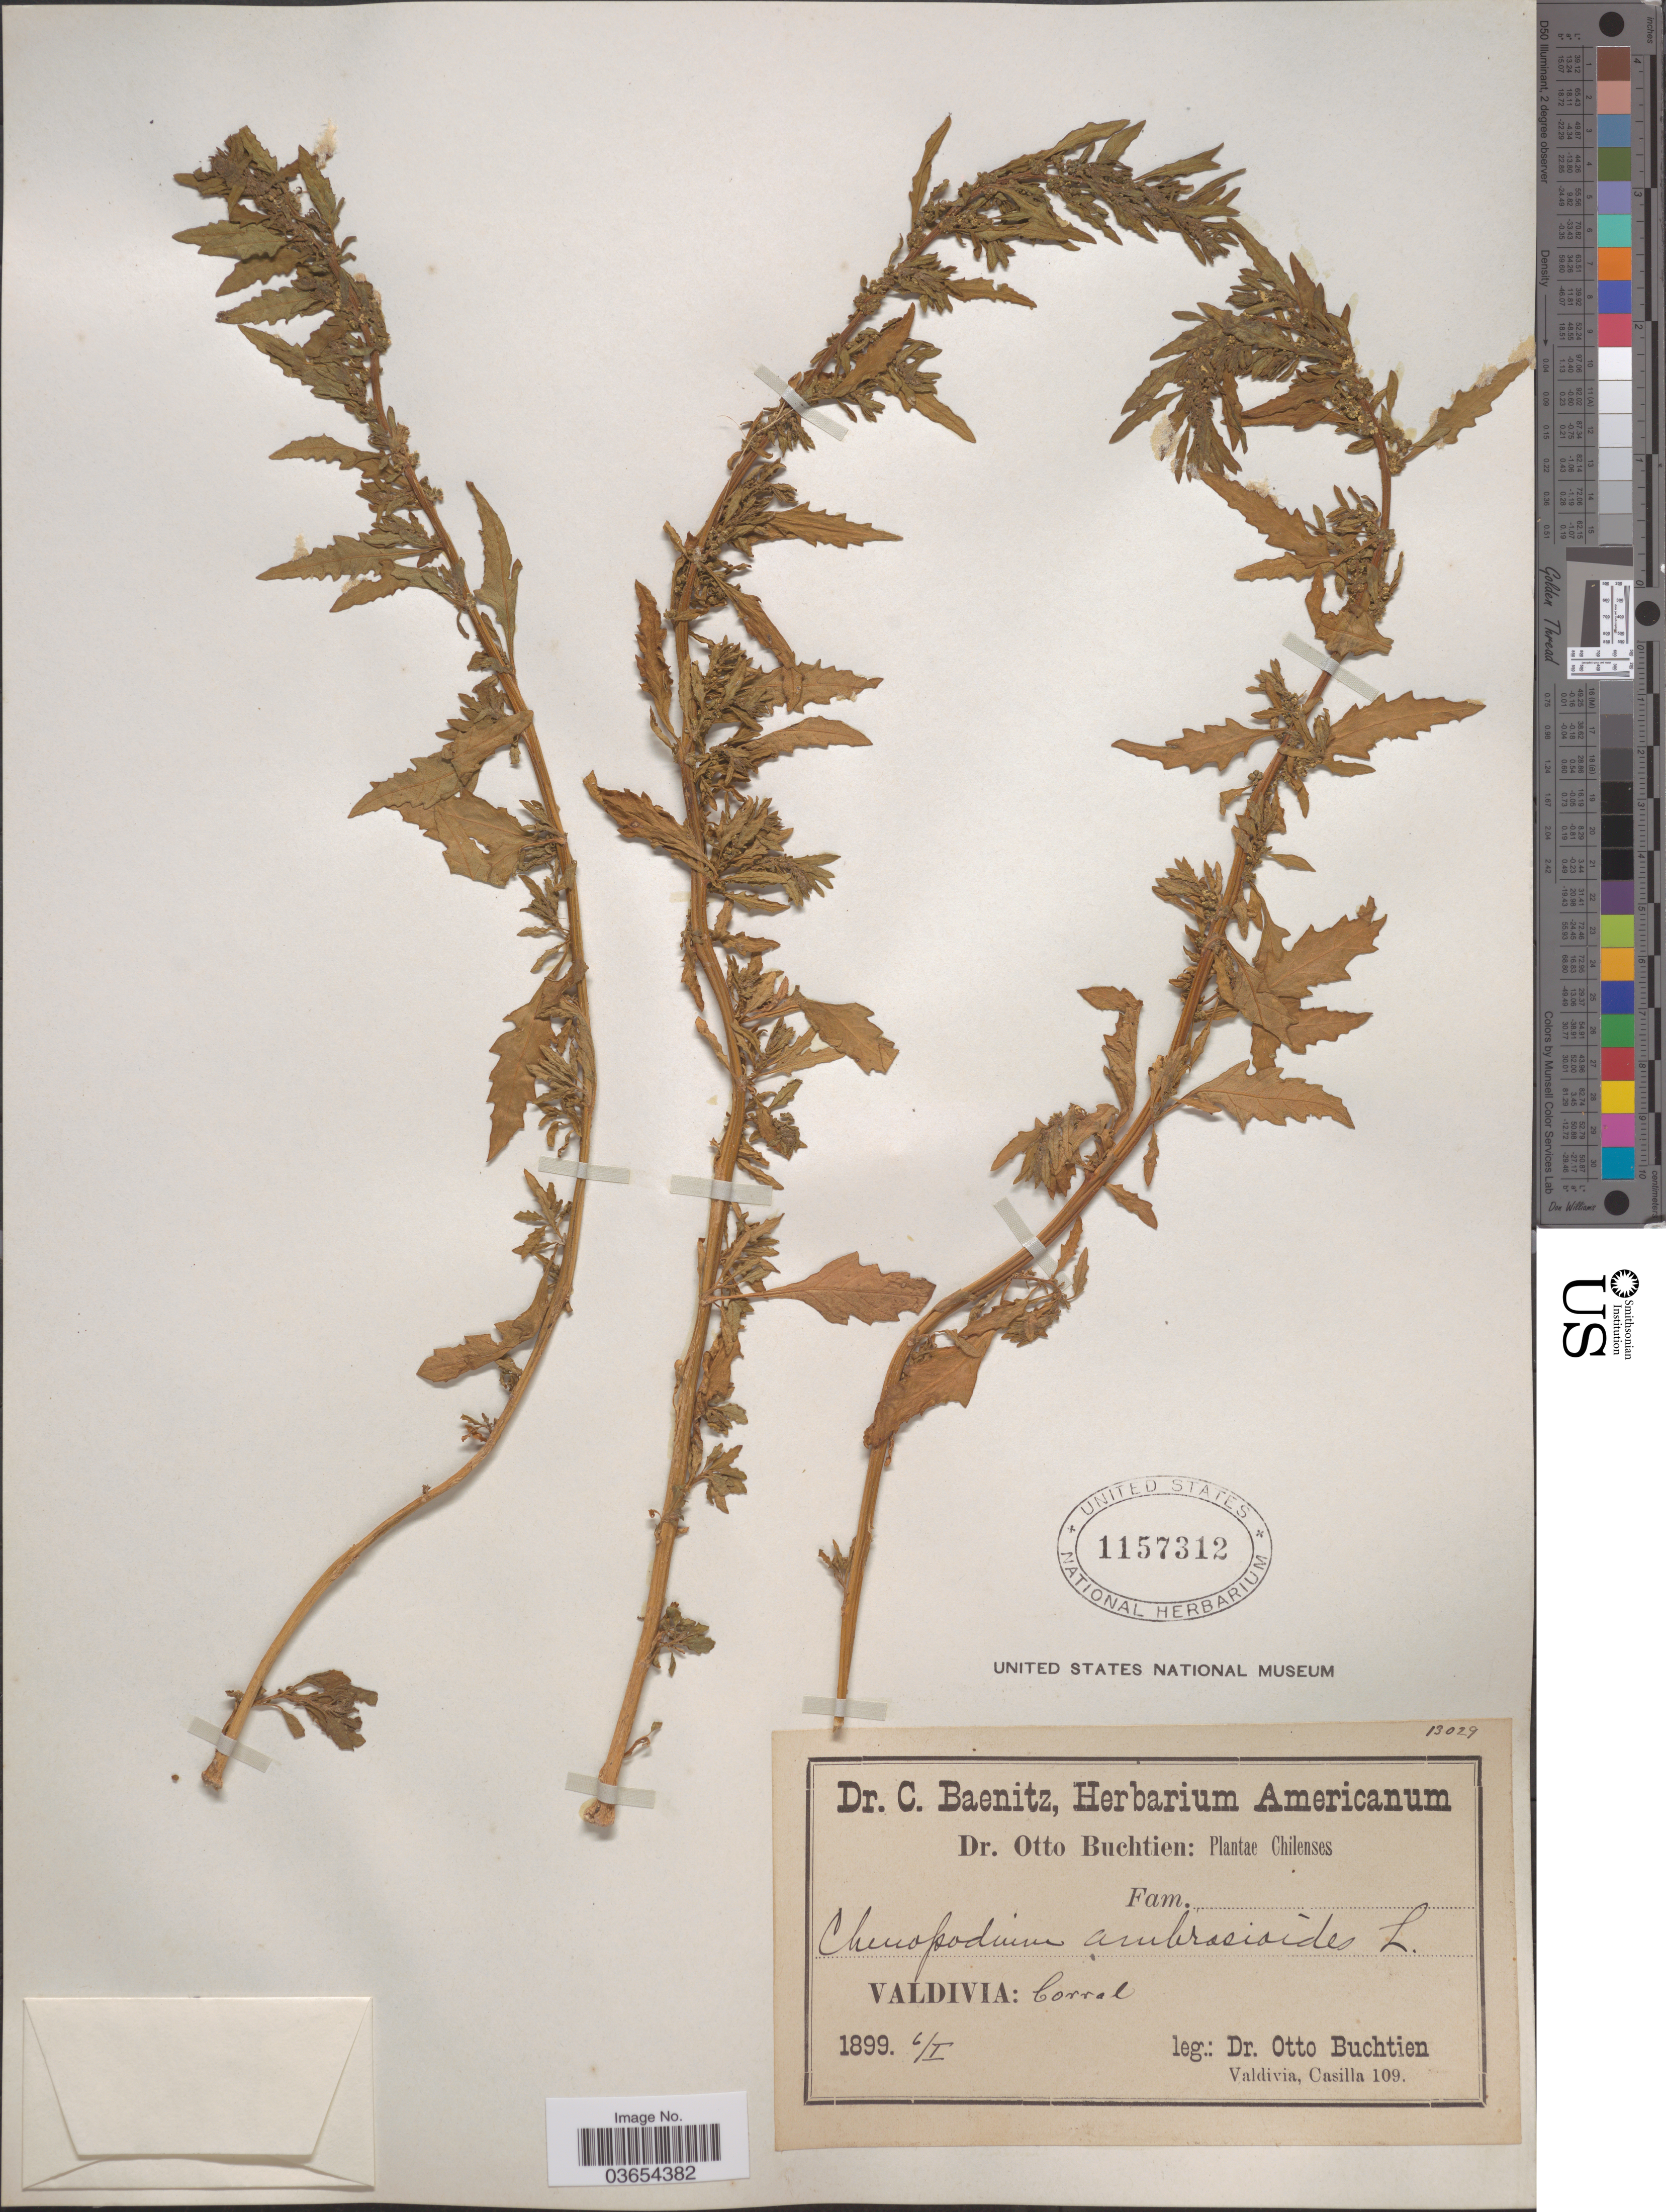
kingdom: Plantae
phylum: Tracheophyta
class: Magnoliopsida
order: Caryophyllales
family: Amaranthaceae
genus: Chenopodium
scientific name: Chenopodium ambrosioides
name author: L.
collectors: O. Buchtien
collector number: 13029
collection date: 1899-01-06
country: Chile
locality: Valdivia: Corral.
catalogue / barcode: US 1157312